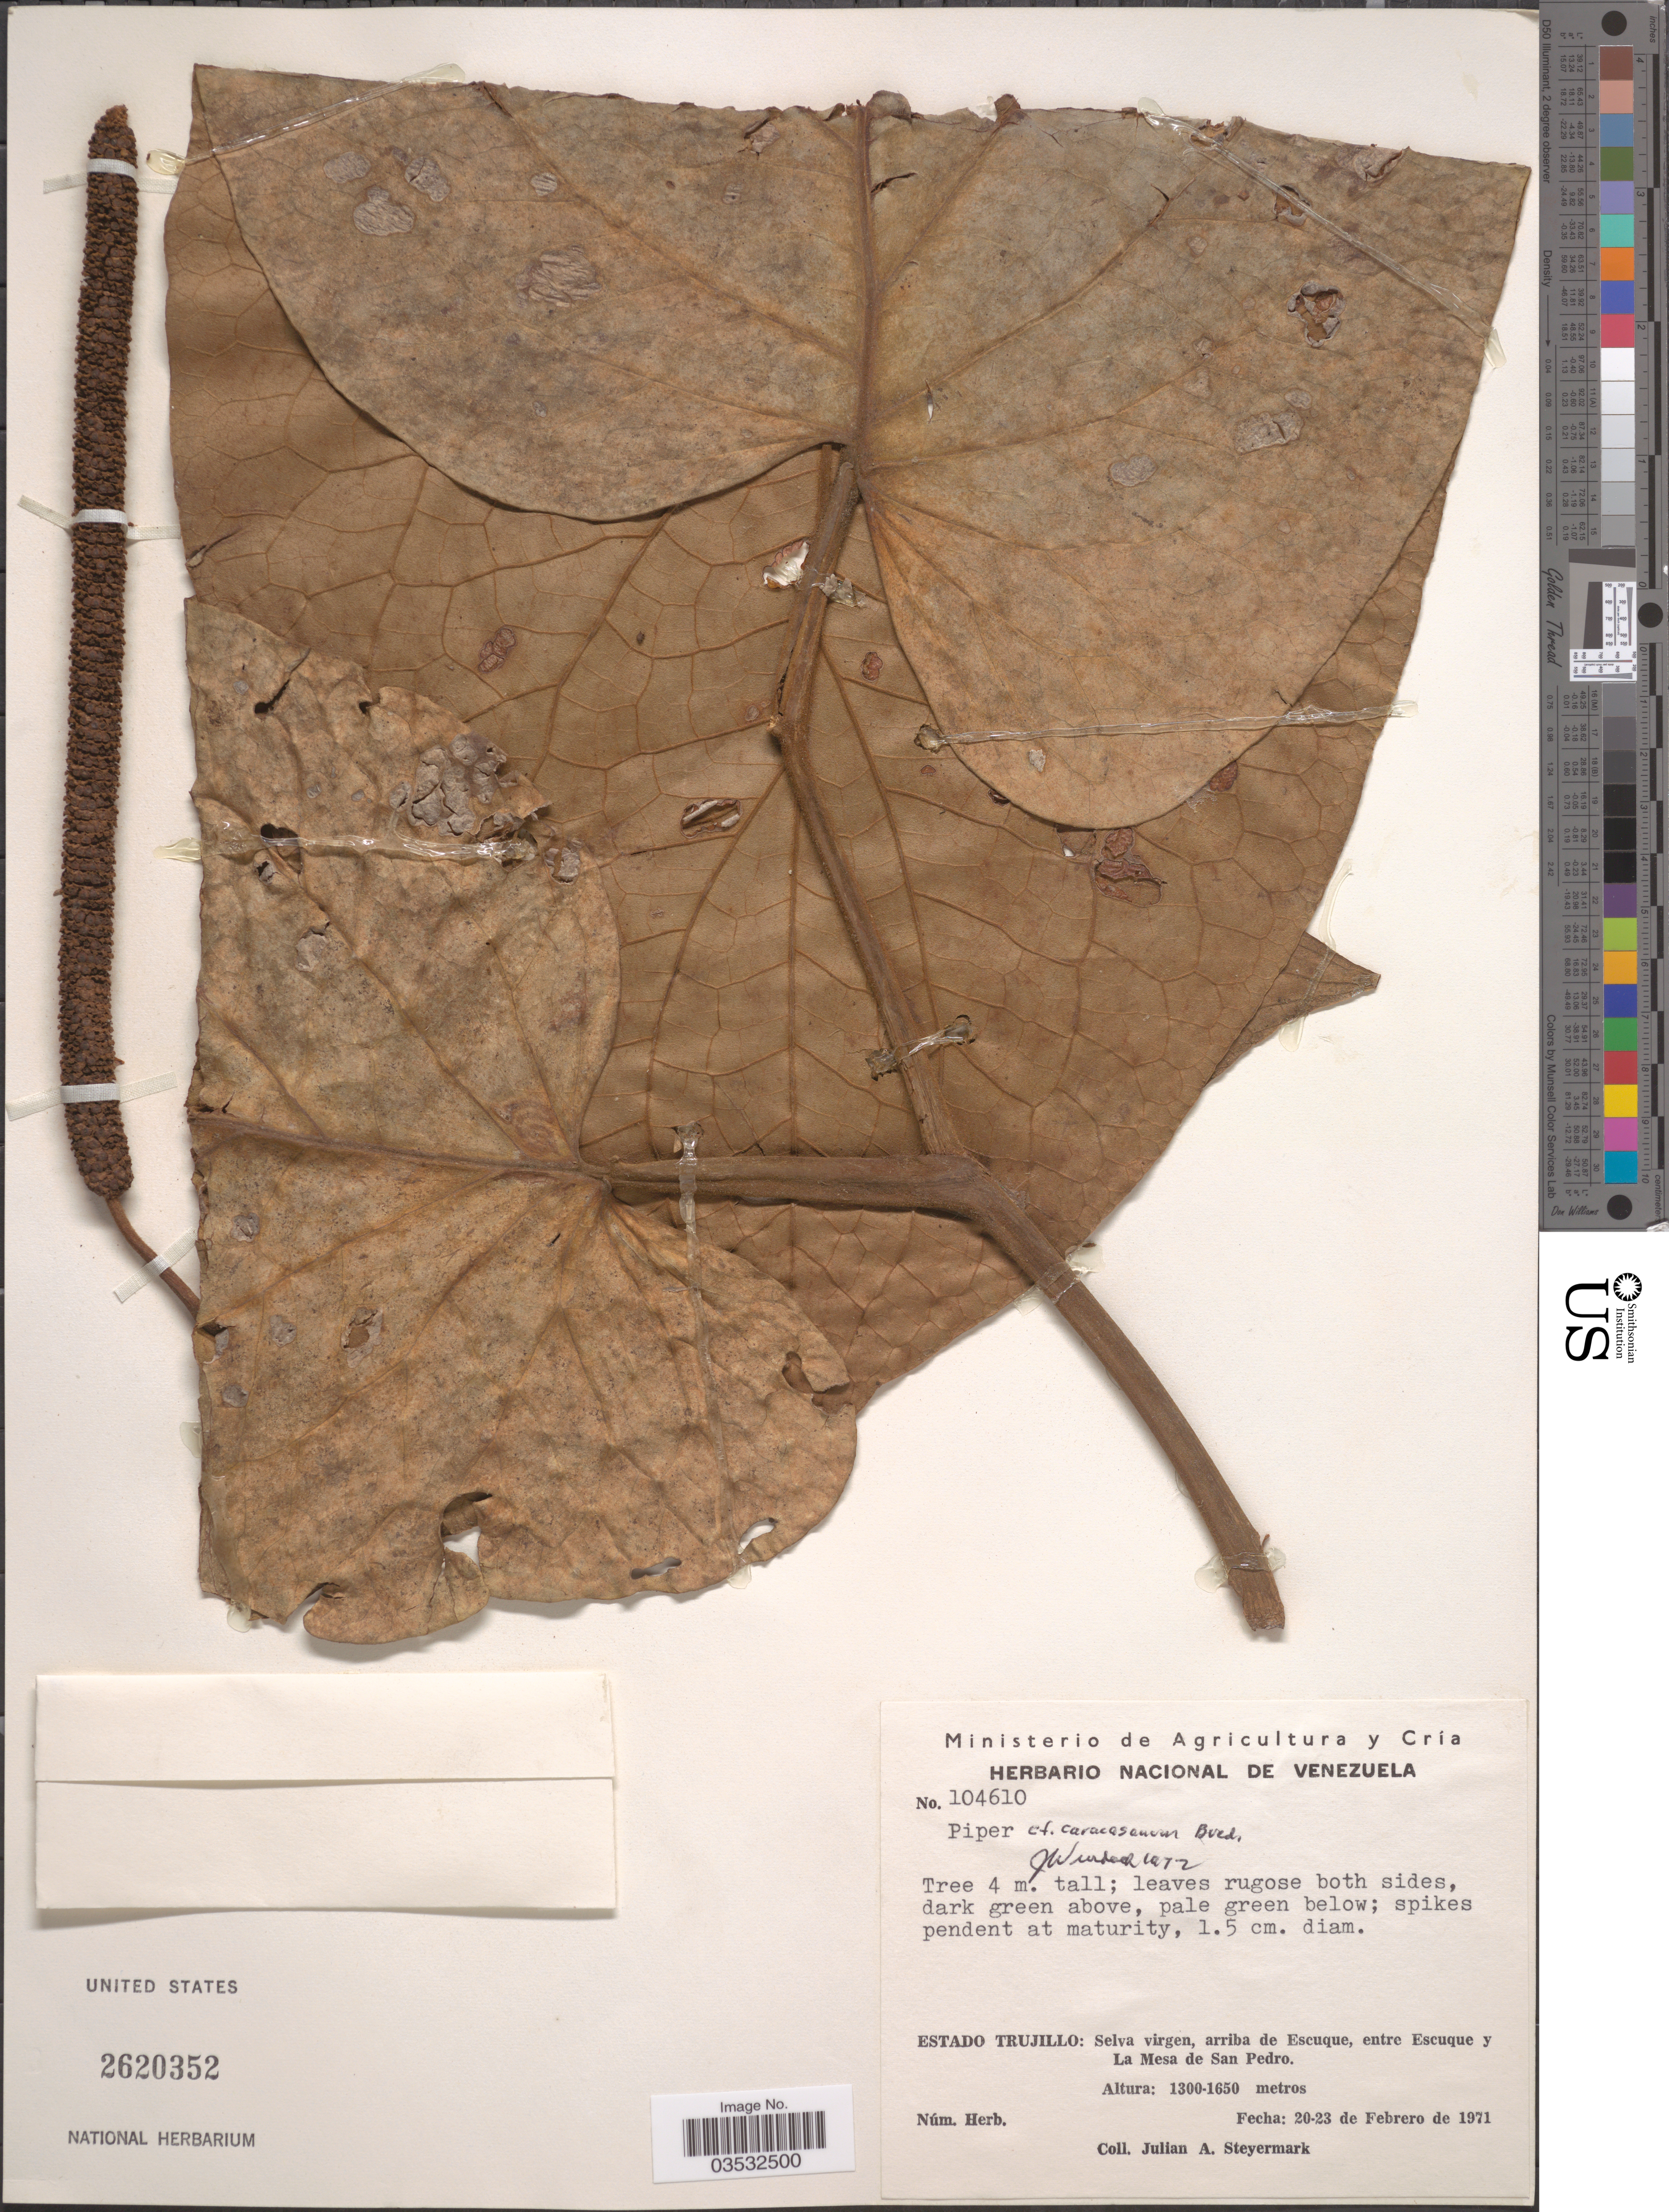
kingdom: Plantae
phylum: Tracheophyta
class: Magnoliopsida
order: Piperales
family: Piperaceae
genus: Piper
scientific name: Piper caracasanum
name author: Bredem. ex Link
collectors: J. Steyermark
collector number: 104610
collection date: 1971-02-20/1971-02-23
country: Venezuela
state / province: Trujillo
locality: Selva virgen, arriba de Escuque, entre Escuque y La Mesa de San Pedro.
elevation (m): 1300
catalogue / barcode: US 2620352